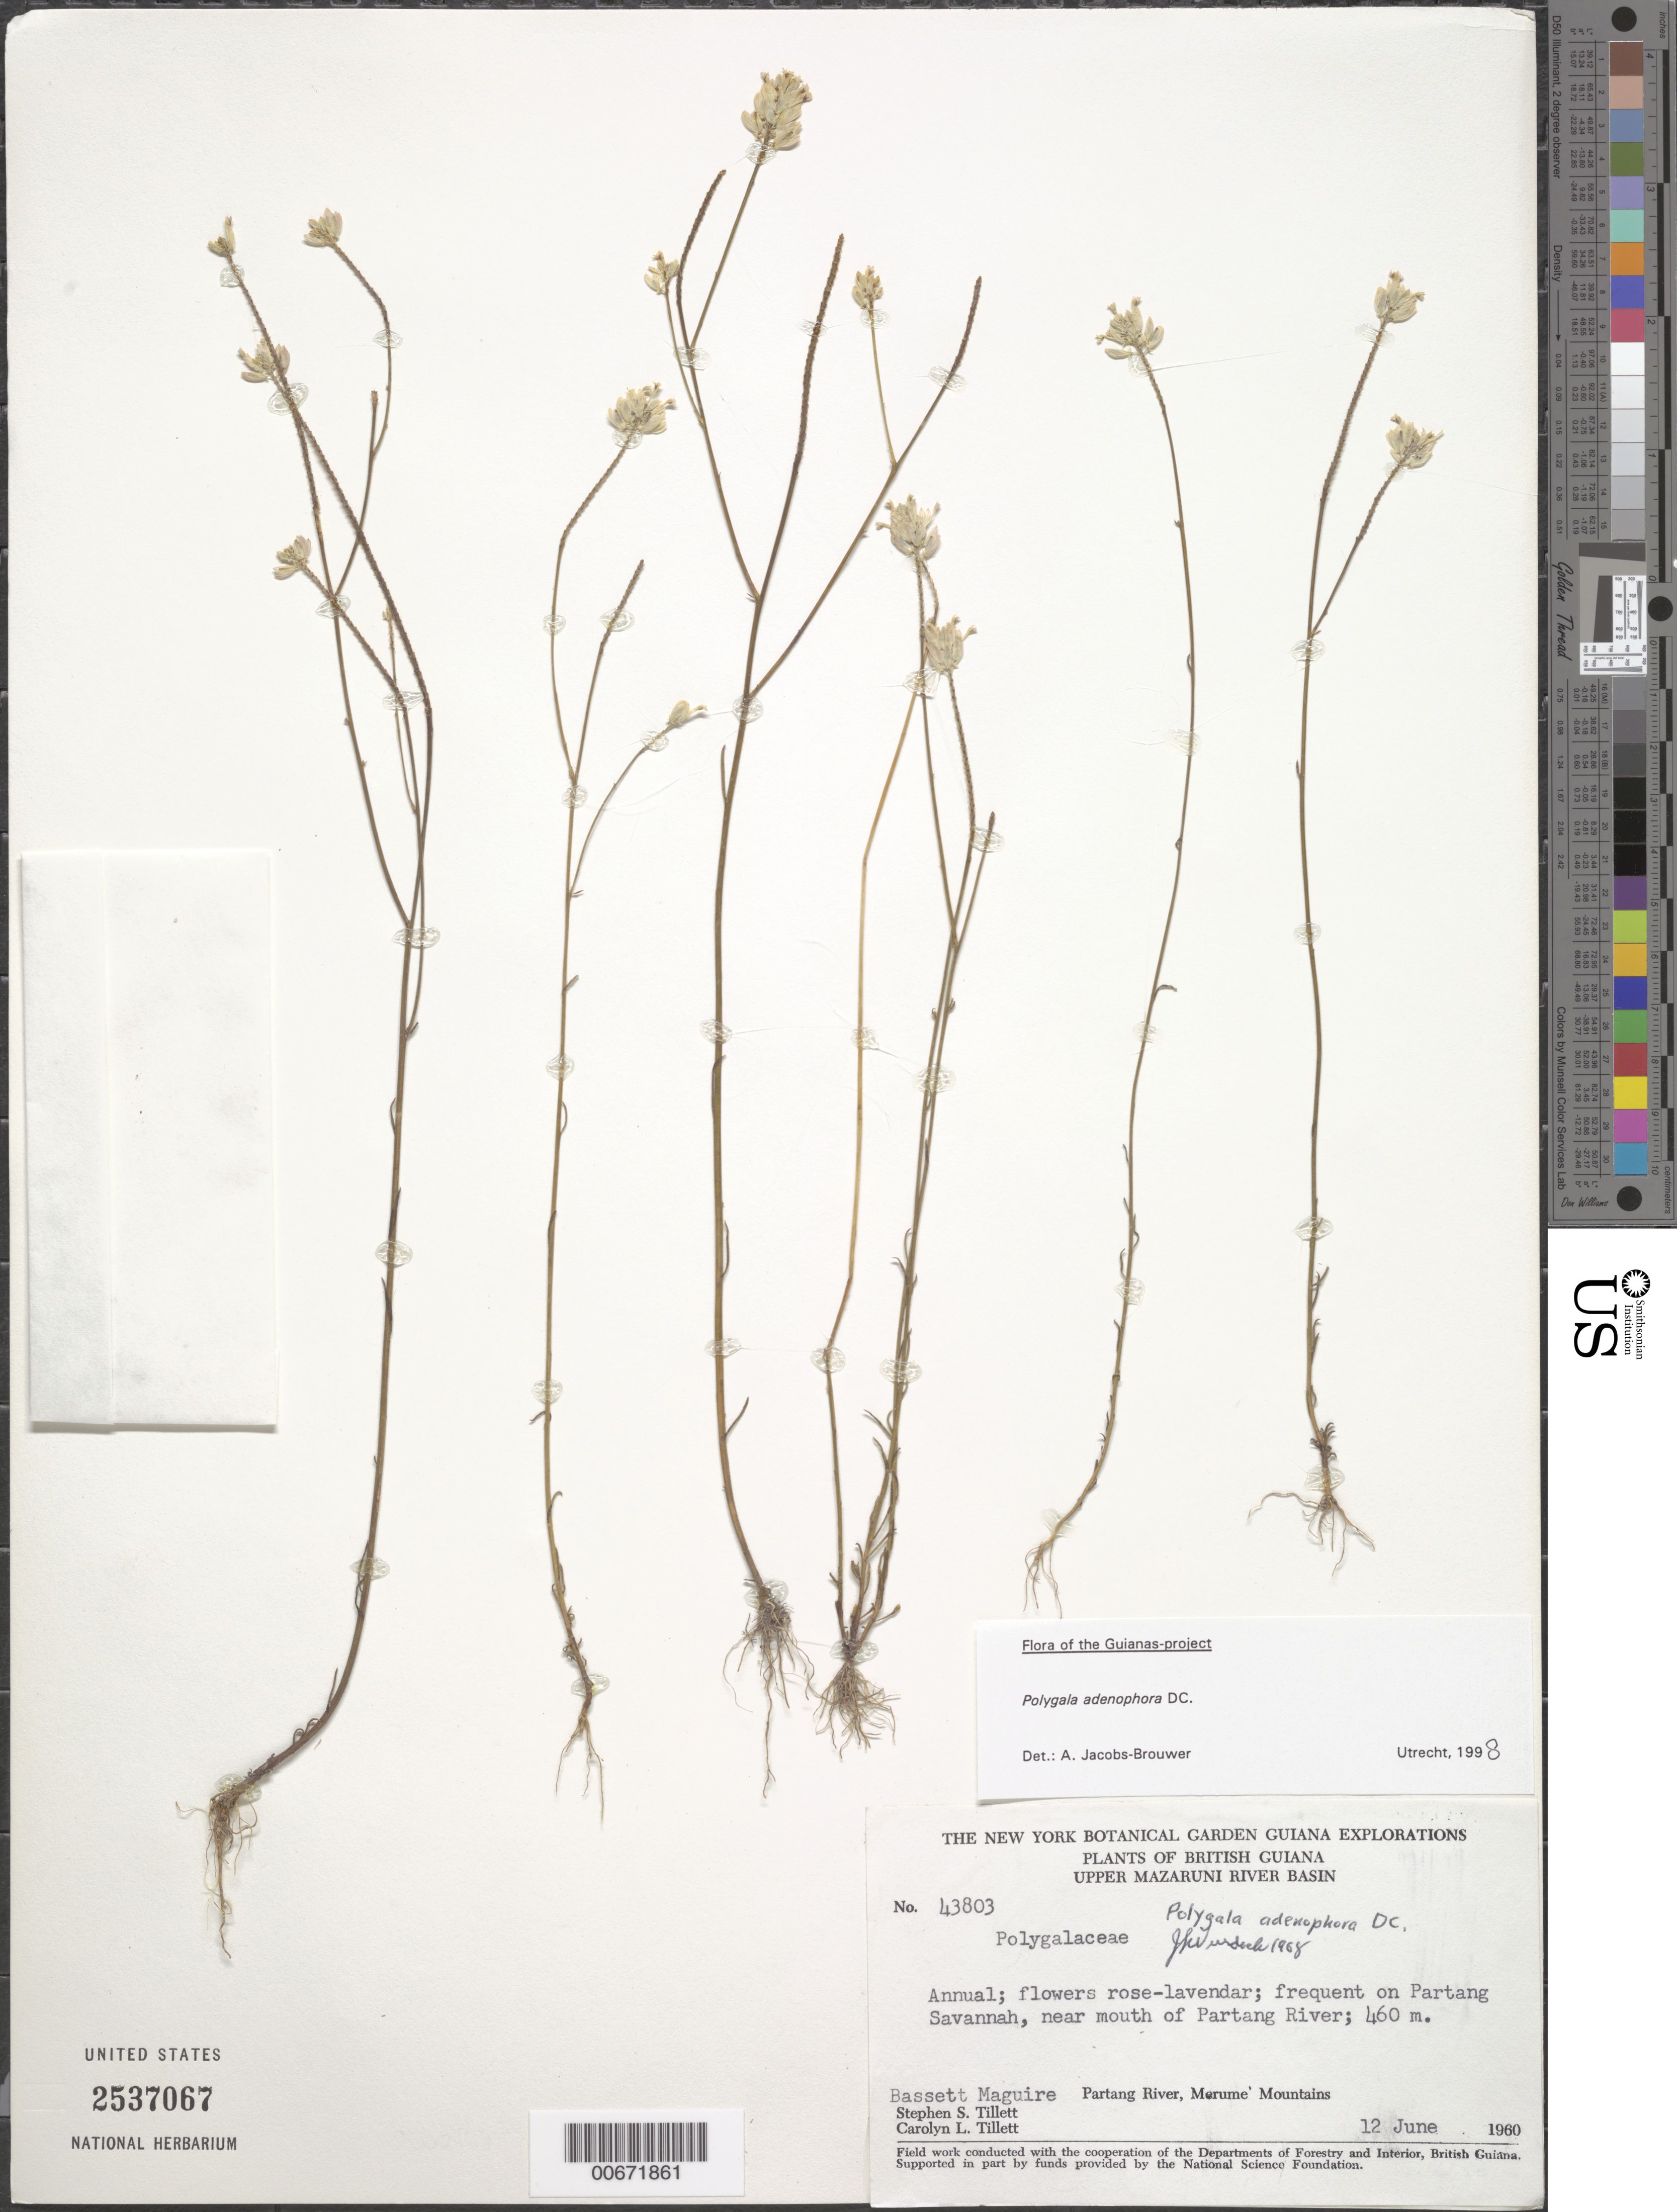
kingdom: Plantae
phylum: Tracheophyta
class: Magnoliopsida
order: Fabales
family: Polygalaceae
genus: Polygala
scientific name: Polygala adenophora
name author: DC.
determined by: Jacobs-Brouwer, A.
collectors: B. Maguire, S. S. Tillett & C. L. Tillett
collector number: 43803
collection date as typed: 12-Jun-60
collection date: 1960-06-12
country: Guyana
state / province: Cuyuni-Mazaruni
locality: Partang Savanna, near mouth of Partang River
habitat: Savanna near mouth of river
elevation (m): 460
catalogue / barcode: US 2537067